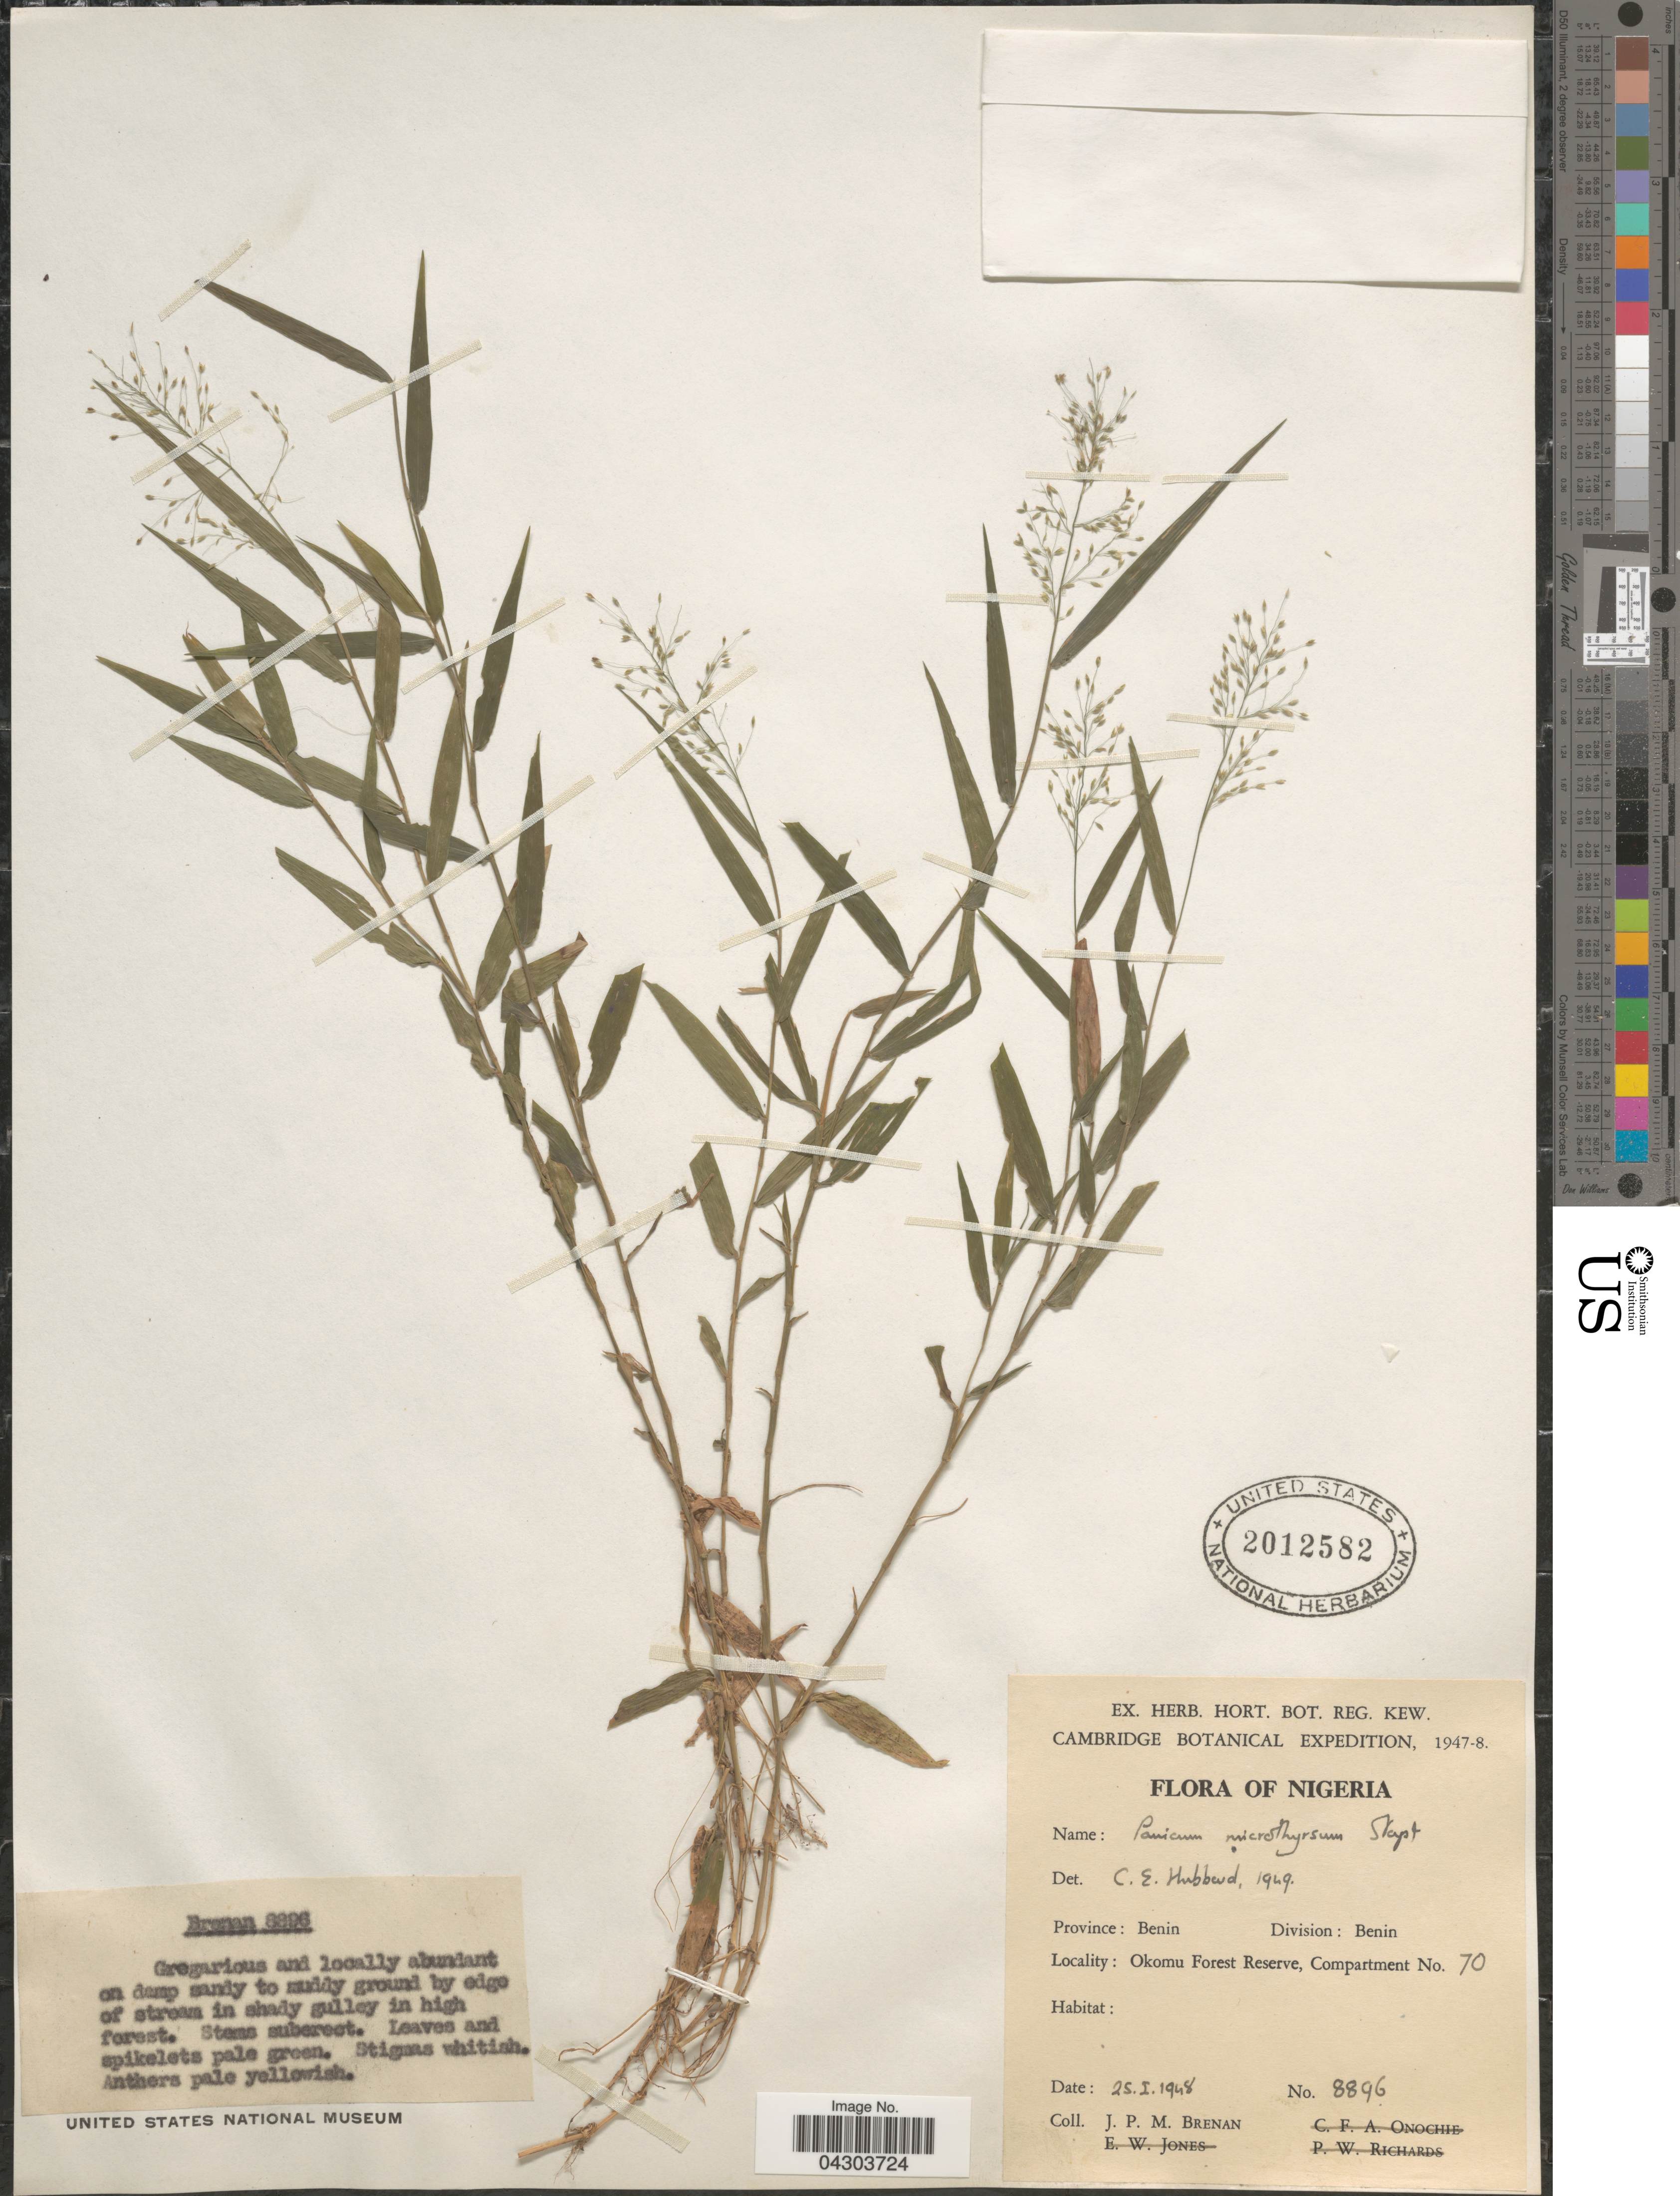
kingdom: Plantae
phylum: Tracheophyta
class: Liliopsida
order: Poales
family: Poaceae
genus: Panicum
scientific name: Panicum mueense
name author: Vanderyst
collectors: J. Brenan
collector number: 8896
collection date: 1948-01-25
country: Nigeria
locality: Cambridge Botanical Expedition, 1947-8. Province: Benin. Division: Benin. Okomu Forest Reserve, Compartment No. 70.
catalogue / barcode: US 2012582